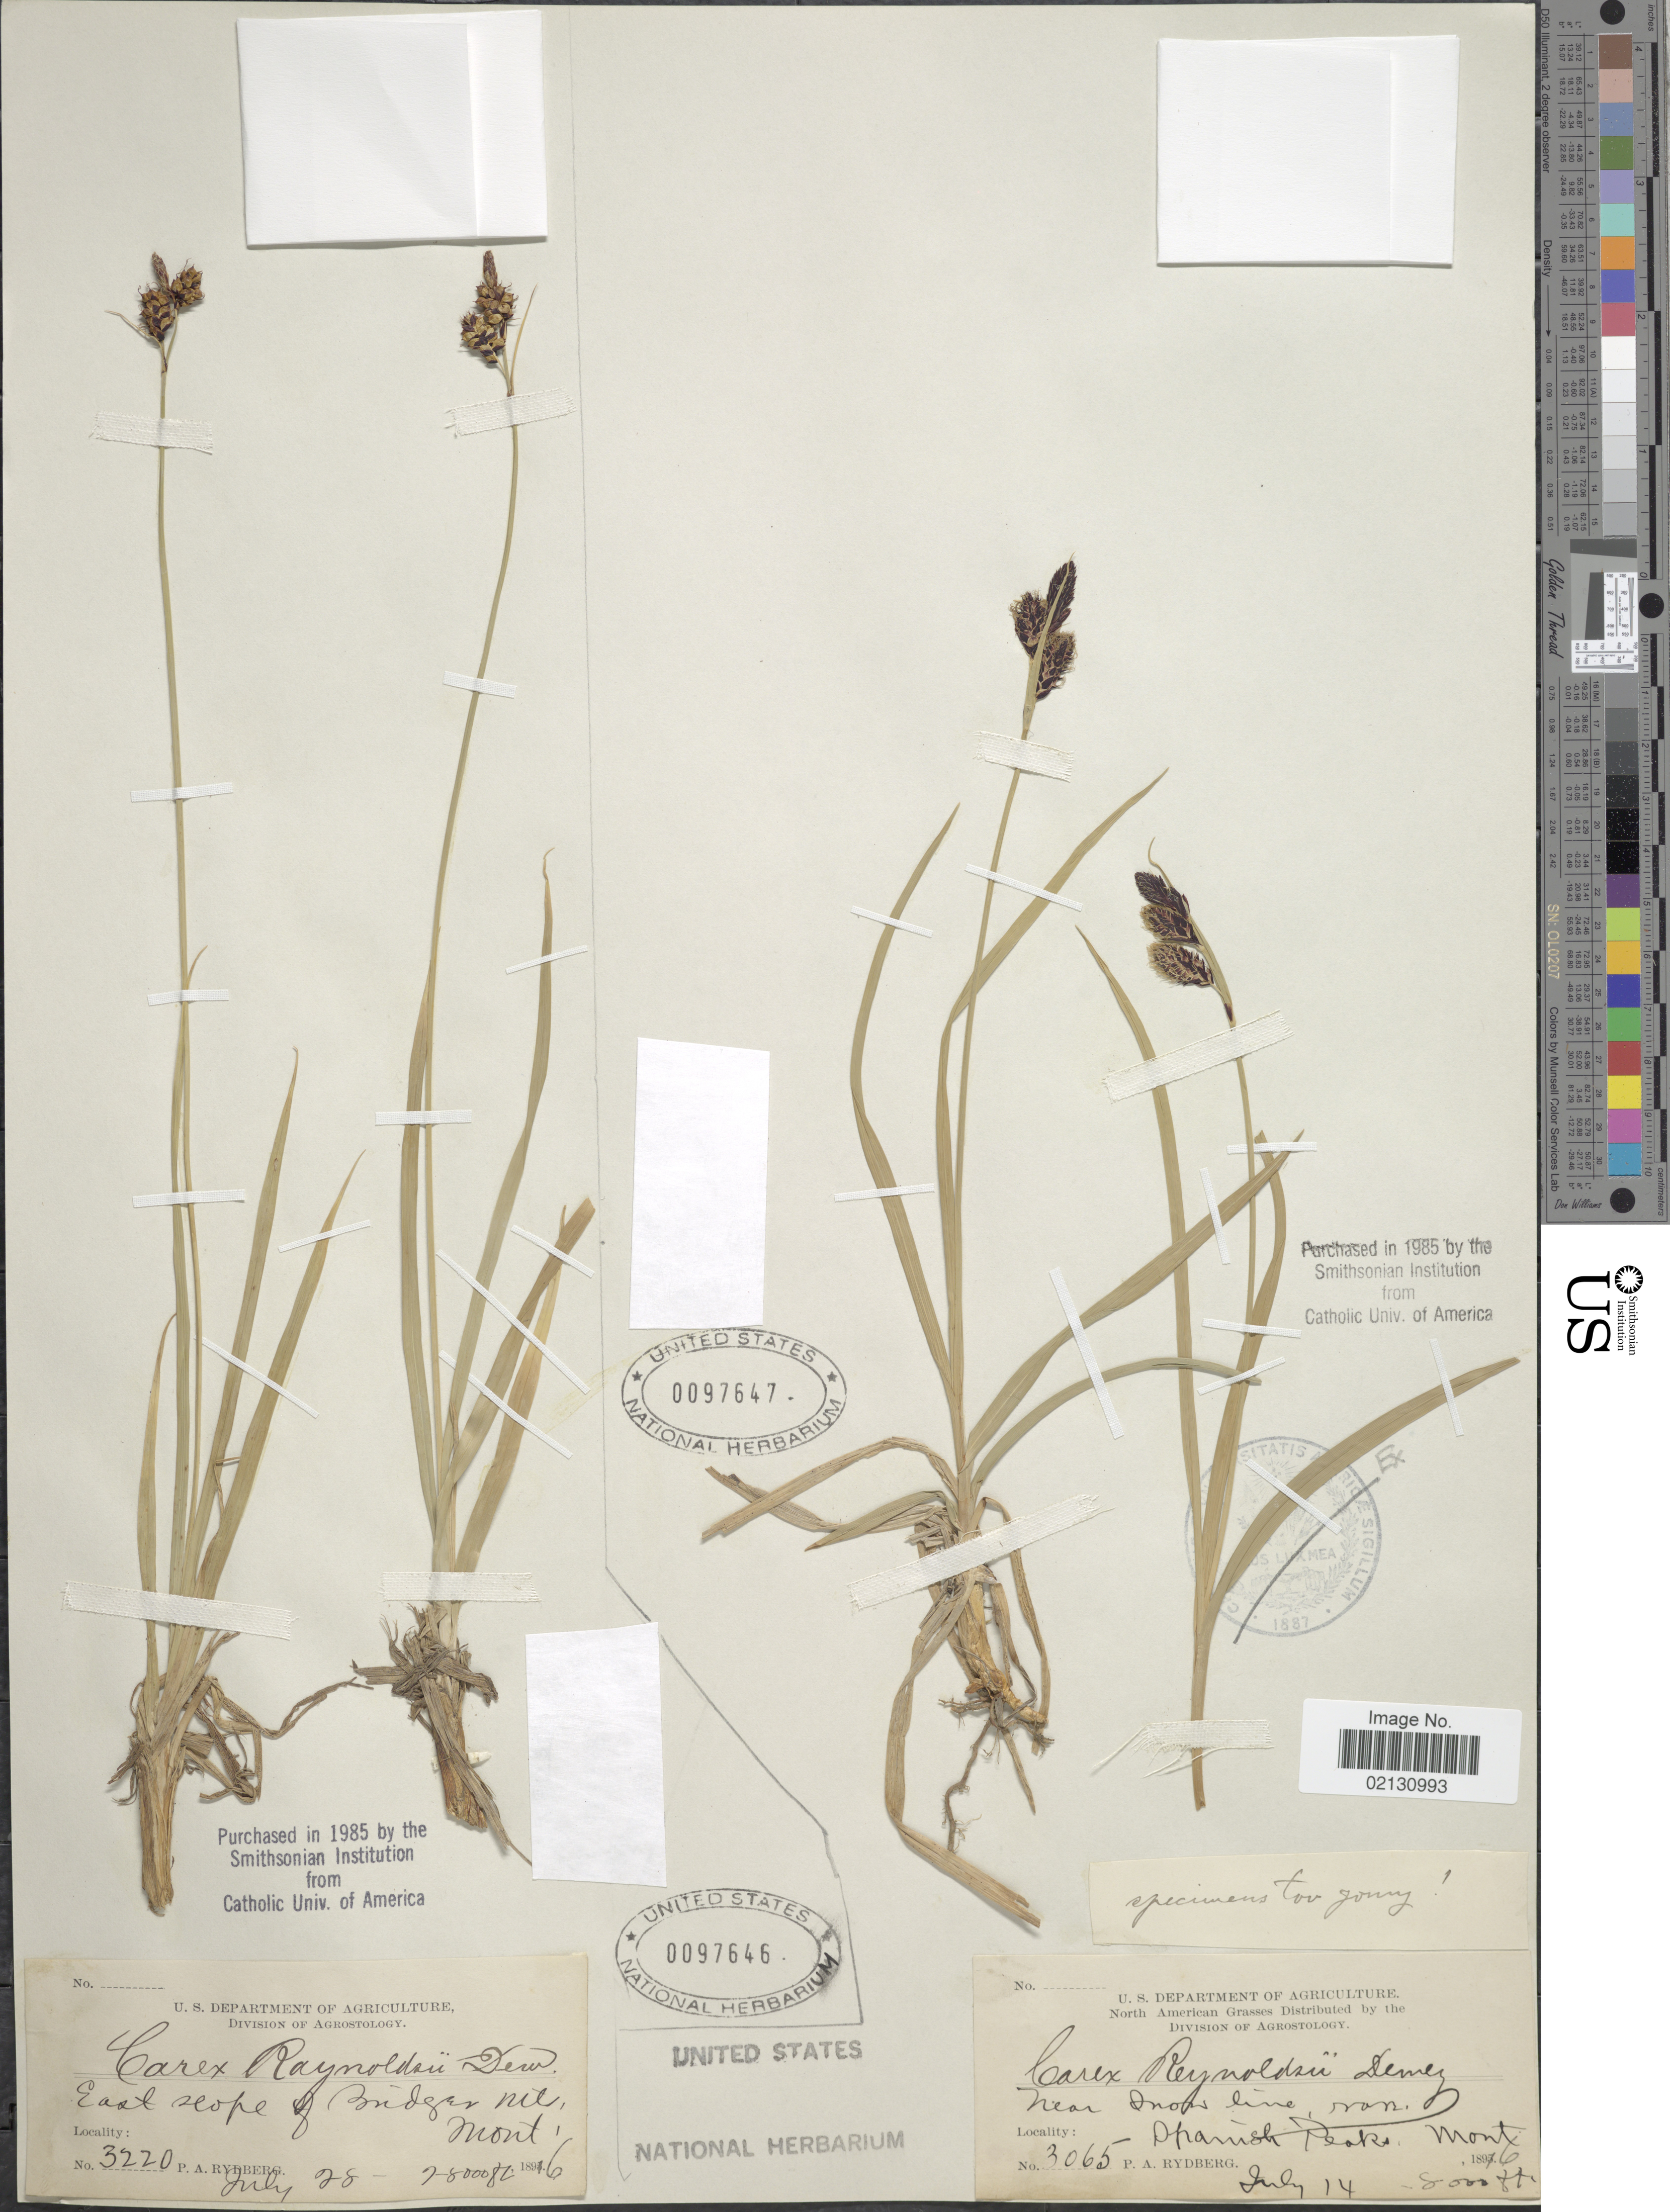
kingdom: Plantae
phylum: Tracheophyta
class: Liliopsida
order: Poales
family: Cyperaceae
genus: Carex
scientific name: Carex raynoldsii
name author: Dewey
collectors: P. A. Rydberg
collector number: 3220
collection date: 1896-07-28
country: United States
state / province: Montana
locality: East slope of Bridger Mts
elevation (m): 2134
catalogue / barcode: US 97646